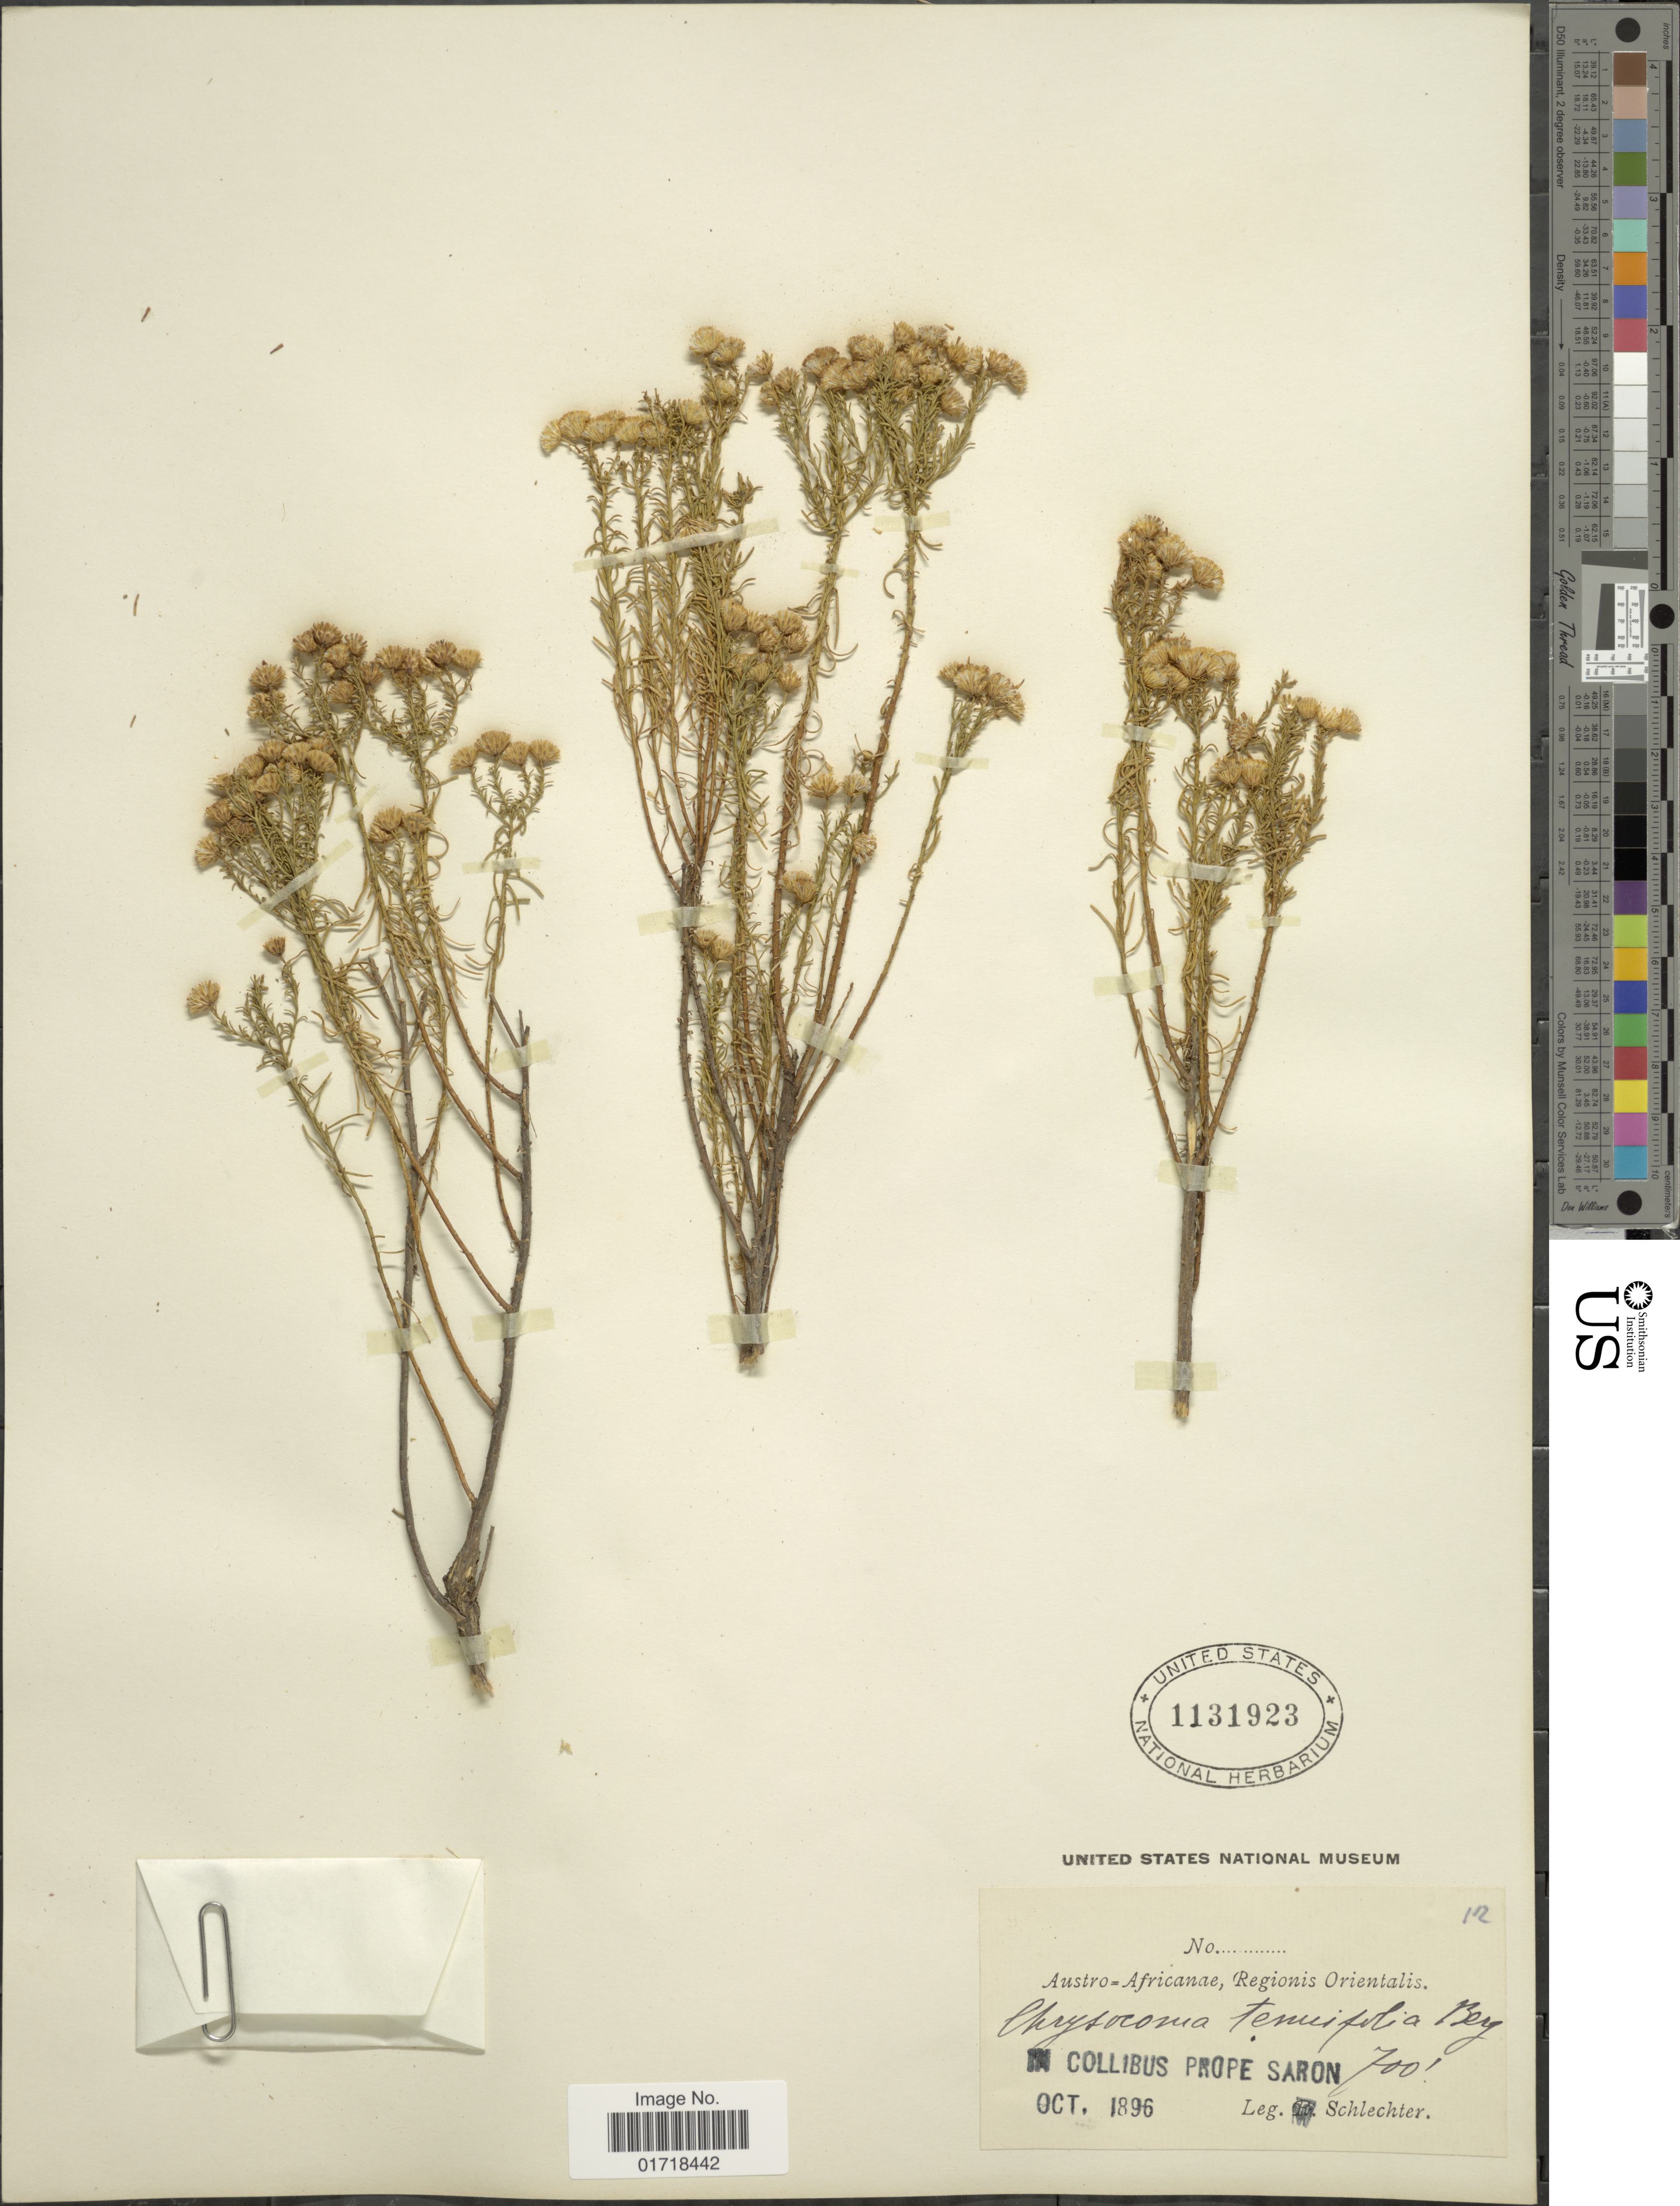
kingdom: Plantae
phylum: Tracheophyta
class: Magnoliopsida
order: Asterales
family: Asteraceae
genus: Chrysocoma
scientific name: Chrysocoma tenuifolia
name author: P.J. Bergius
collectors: M. Schlechter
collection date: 1896-10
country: South Africa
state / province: Western Cape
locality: In Collibus prope Saron.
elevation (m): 213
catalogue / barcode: US 1131923